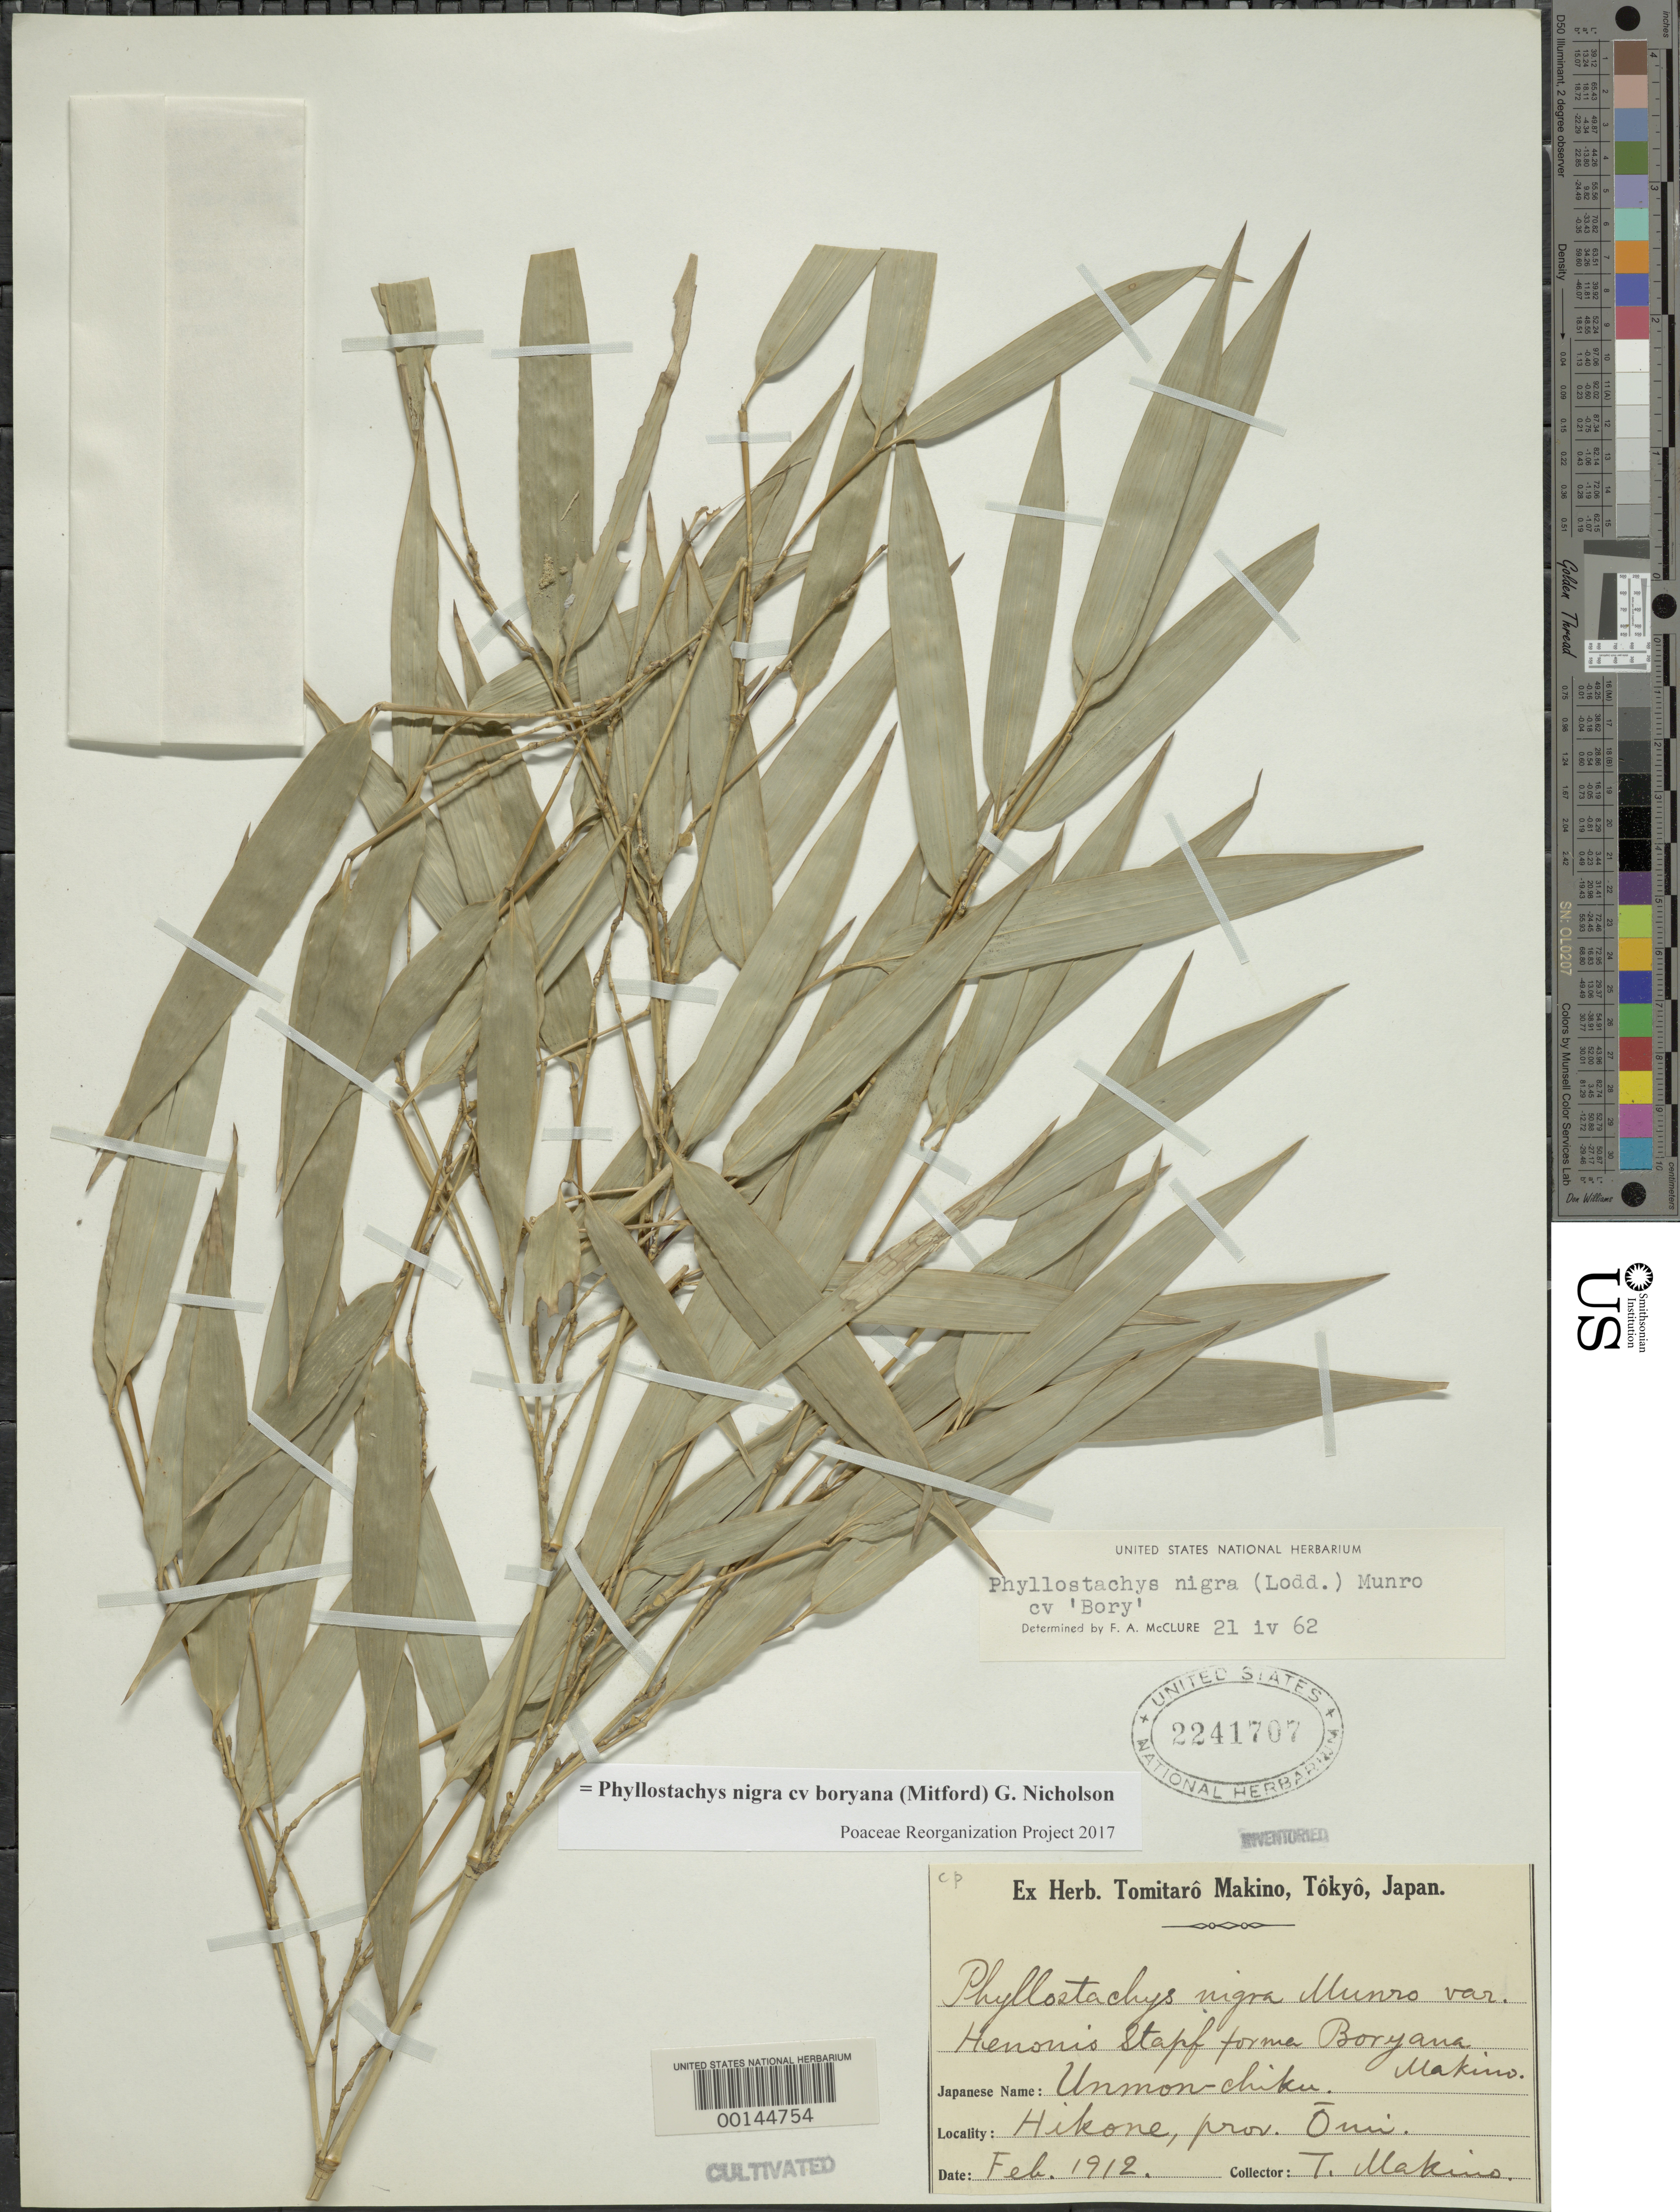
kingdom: Plantae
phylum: Tracheophyta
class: Liliopsida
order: Poales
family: Poaceae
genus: Phyllostachys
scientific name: Phyllostachys nigra cv. boryana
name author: (Mitford) G. Nicholson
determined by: Poaceae Reorganization Project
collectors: T. Makino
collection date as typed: Feb 1912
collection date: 1912-02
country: Japan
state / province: Tokyo, Federal City of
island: Honshu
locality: Owi, hikone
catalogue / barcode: US 2241707